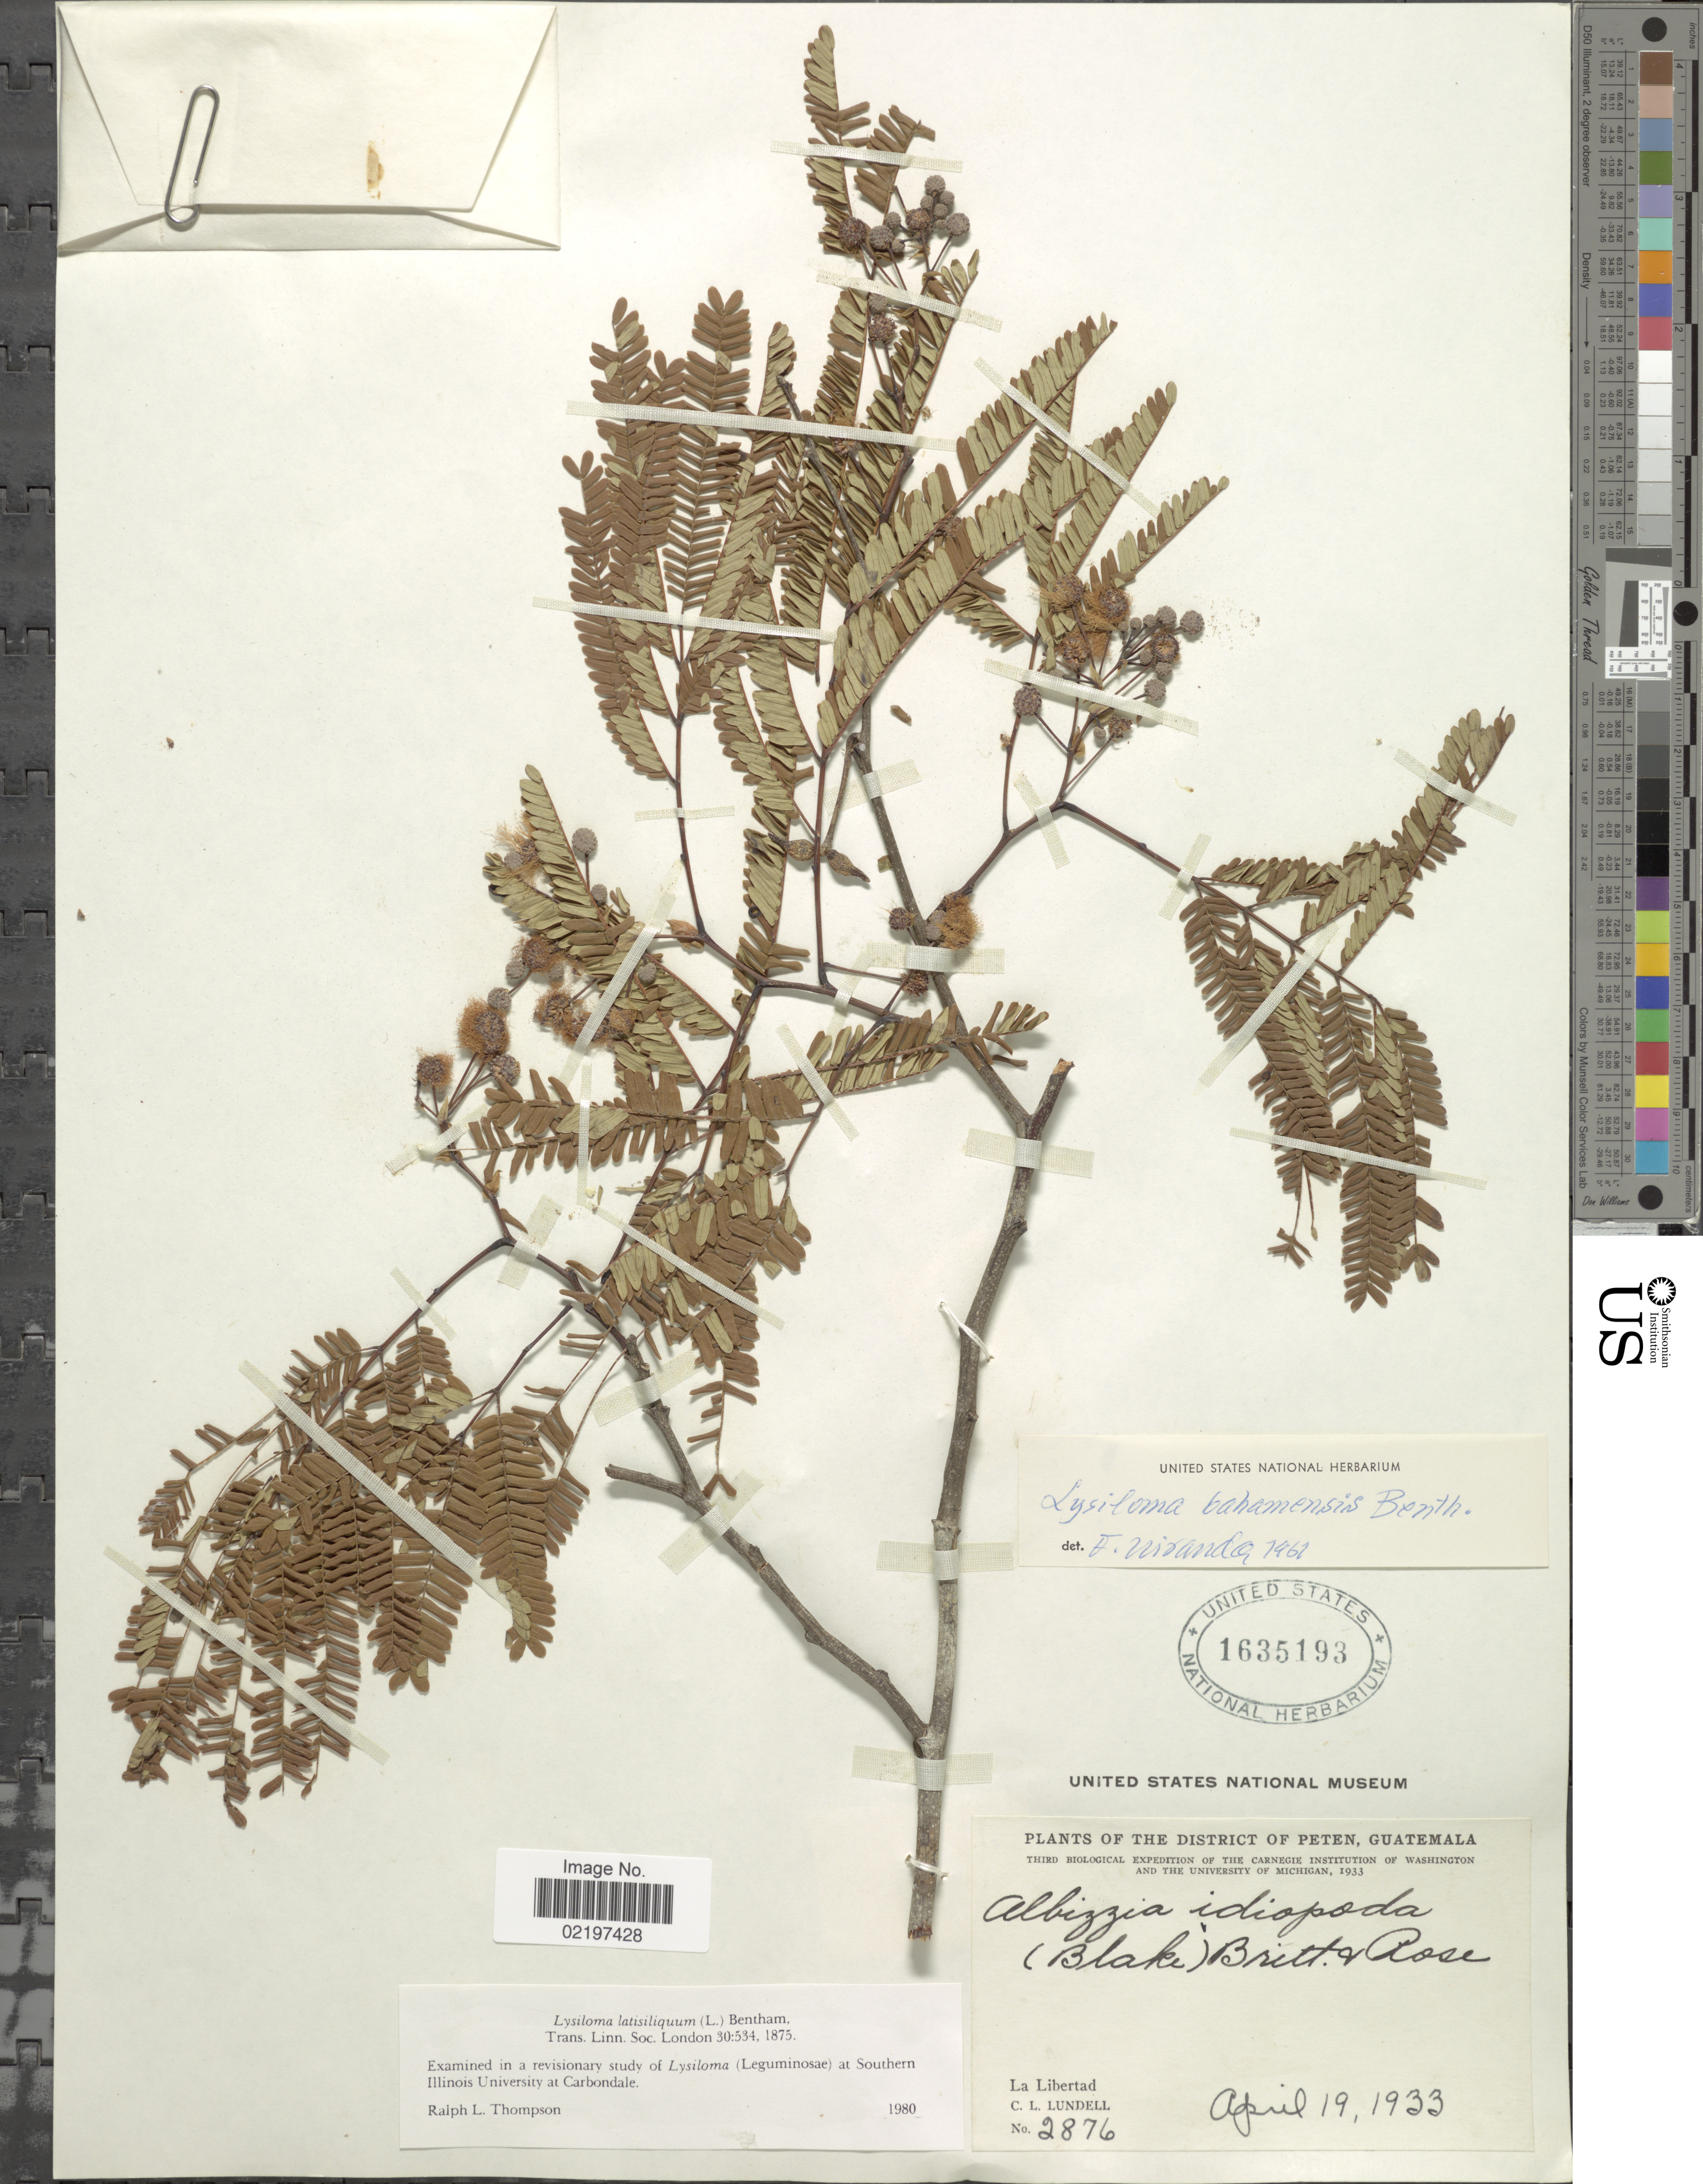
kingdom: Plantae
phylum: Tracheophyta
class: Magnoliopsida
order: Fabales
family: Fabaceae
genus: Lysiloma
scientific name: Lysiloma latisiliquum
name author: (L.) Benth.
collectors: C. L. Lundell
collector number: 2876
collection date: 1933-04-19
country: Guatemala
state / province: El Petén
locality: District of Peten, La Libertad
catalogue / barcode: US 1635193